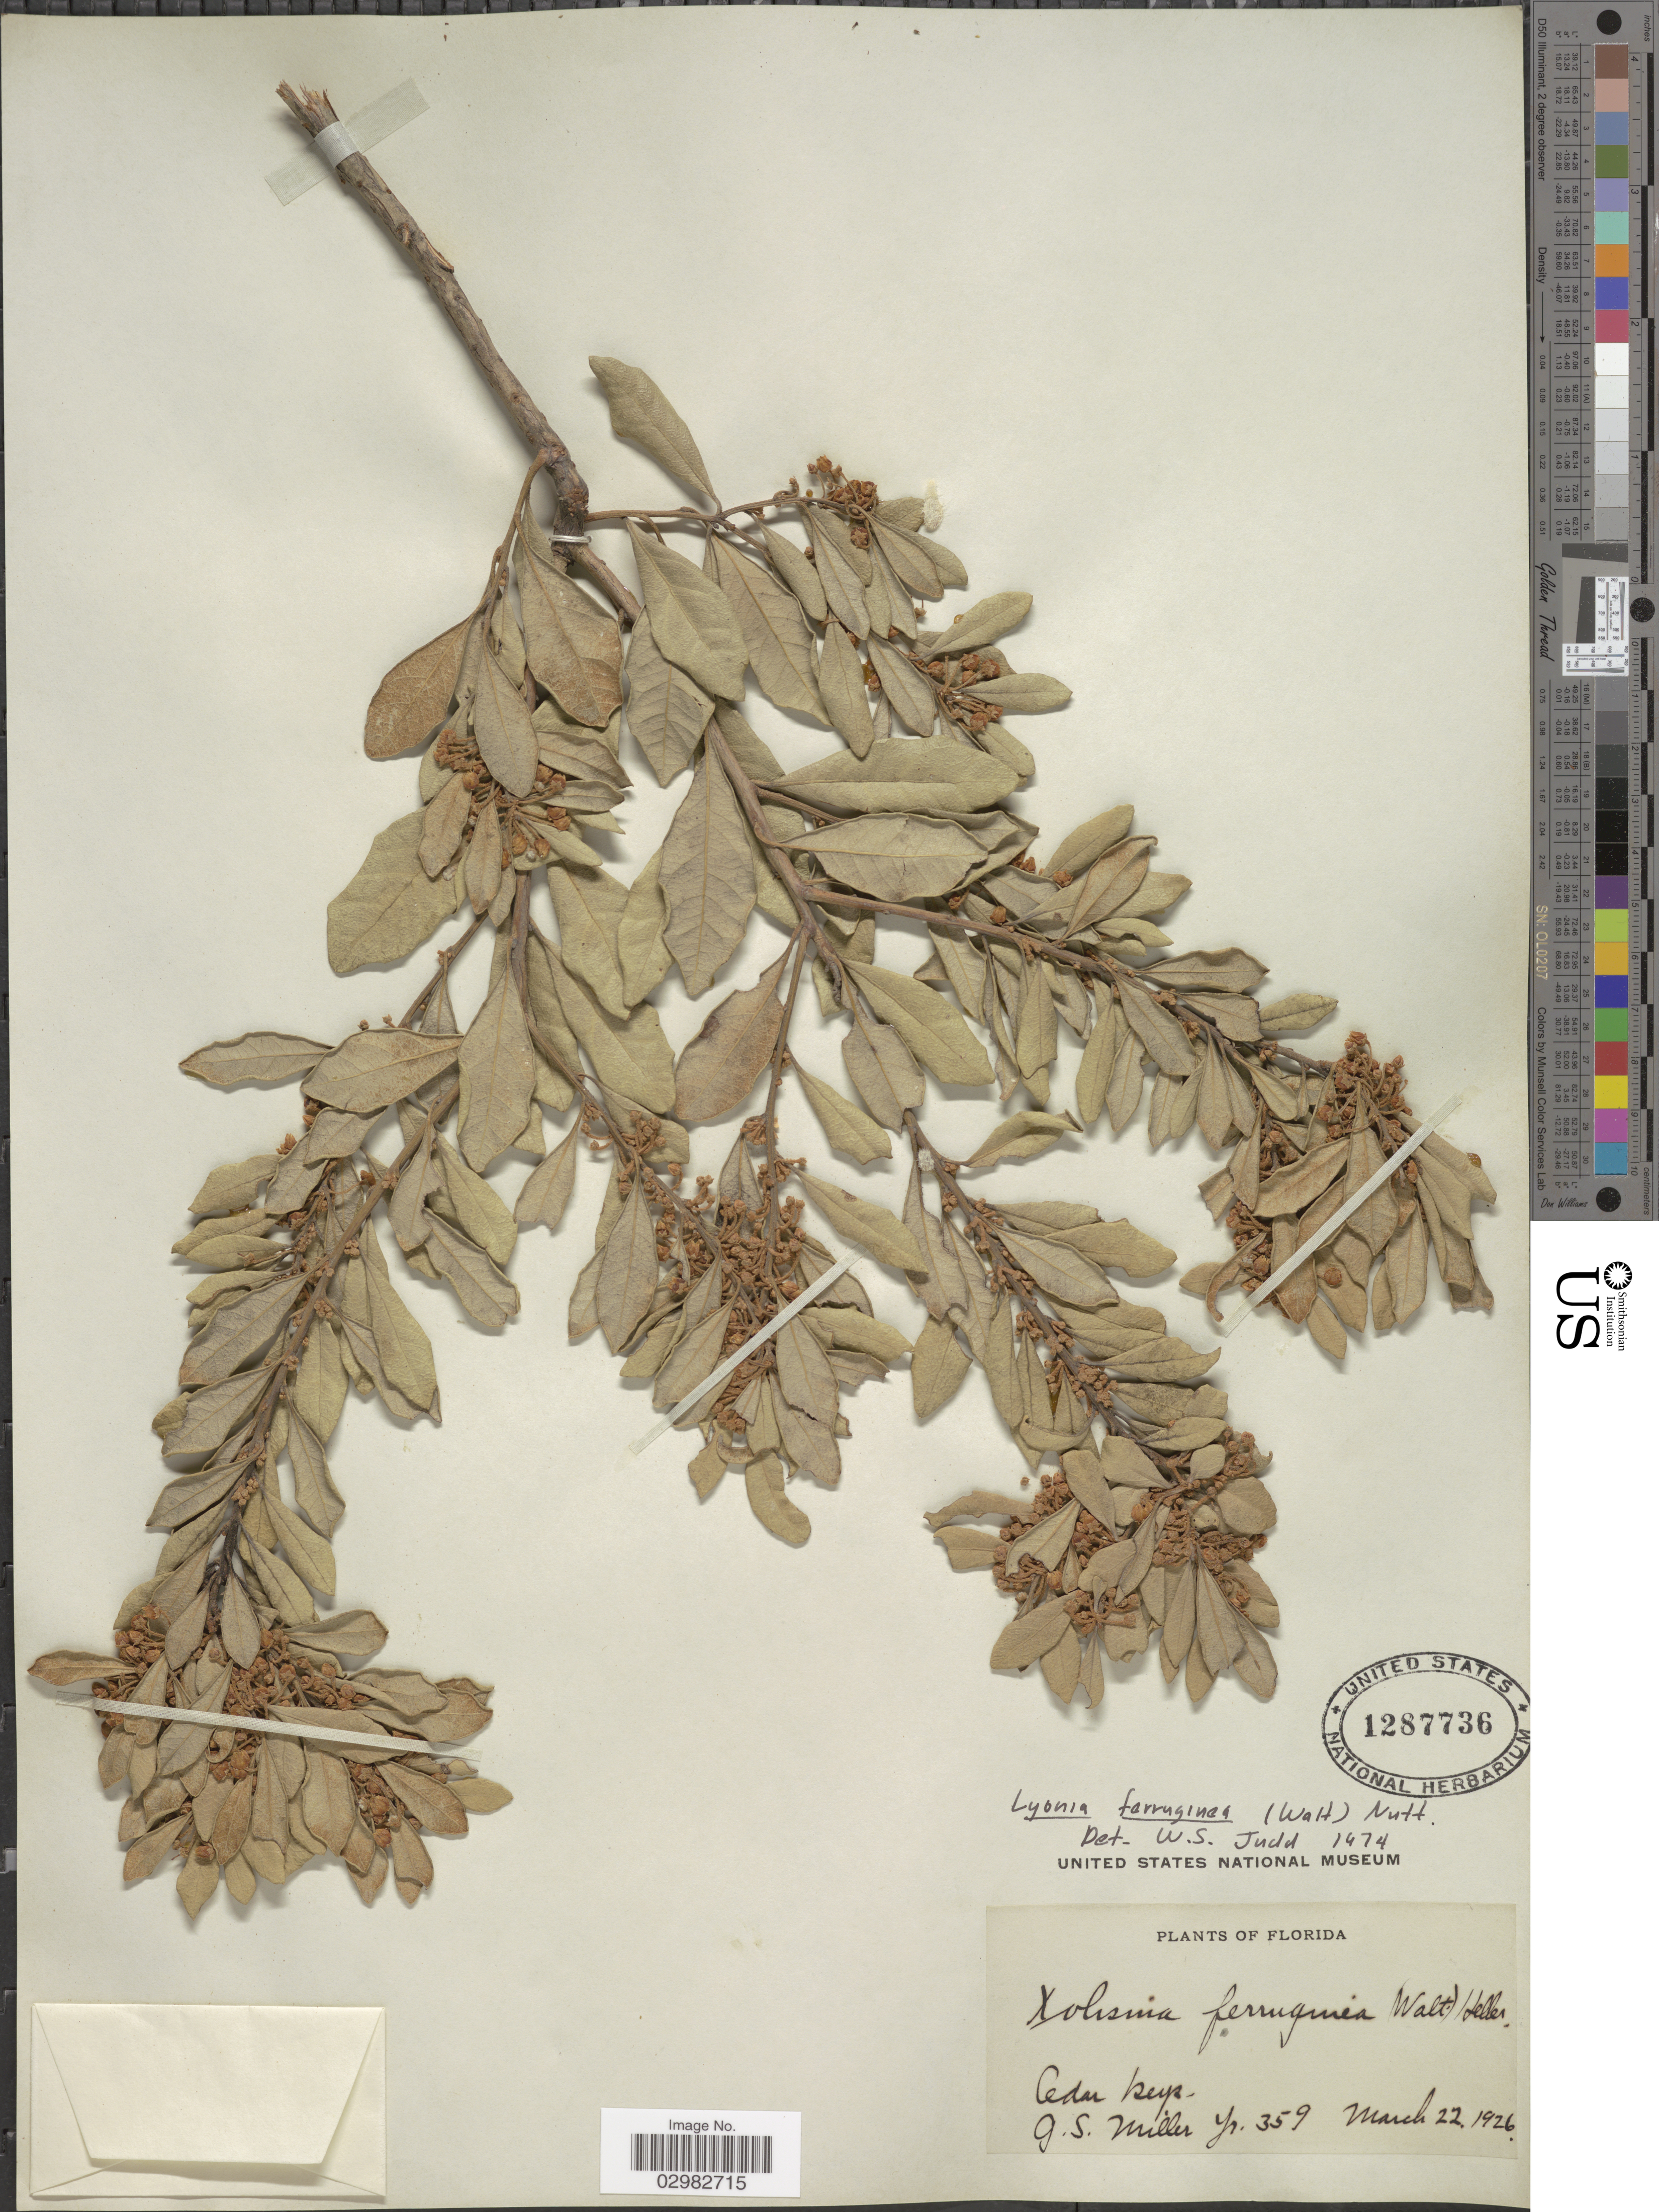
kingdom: Plantae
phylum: Tracheophyta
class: Magnoliopsida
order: Ericales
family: Ericaceae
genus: Lyonia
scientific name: Lyonia ferruginea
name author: (Walter) Nutt.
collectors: G. S. Miller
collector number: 359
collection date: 1926-03-22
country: United States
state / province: Florida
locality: Cedar Keys.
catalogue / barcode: US 1287736